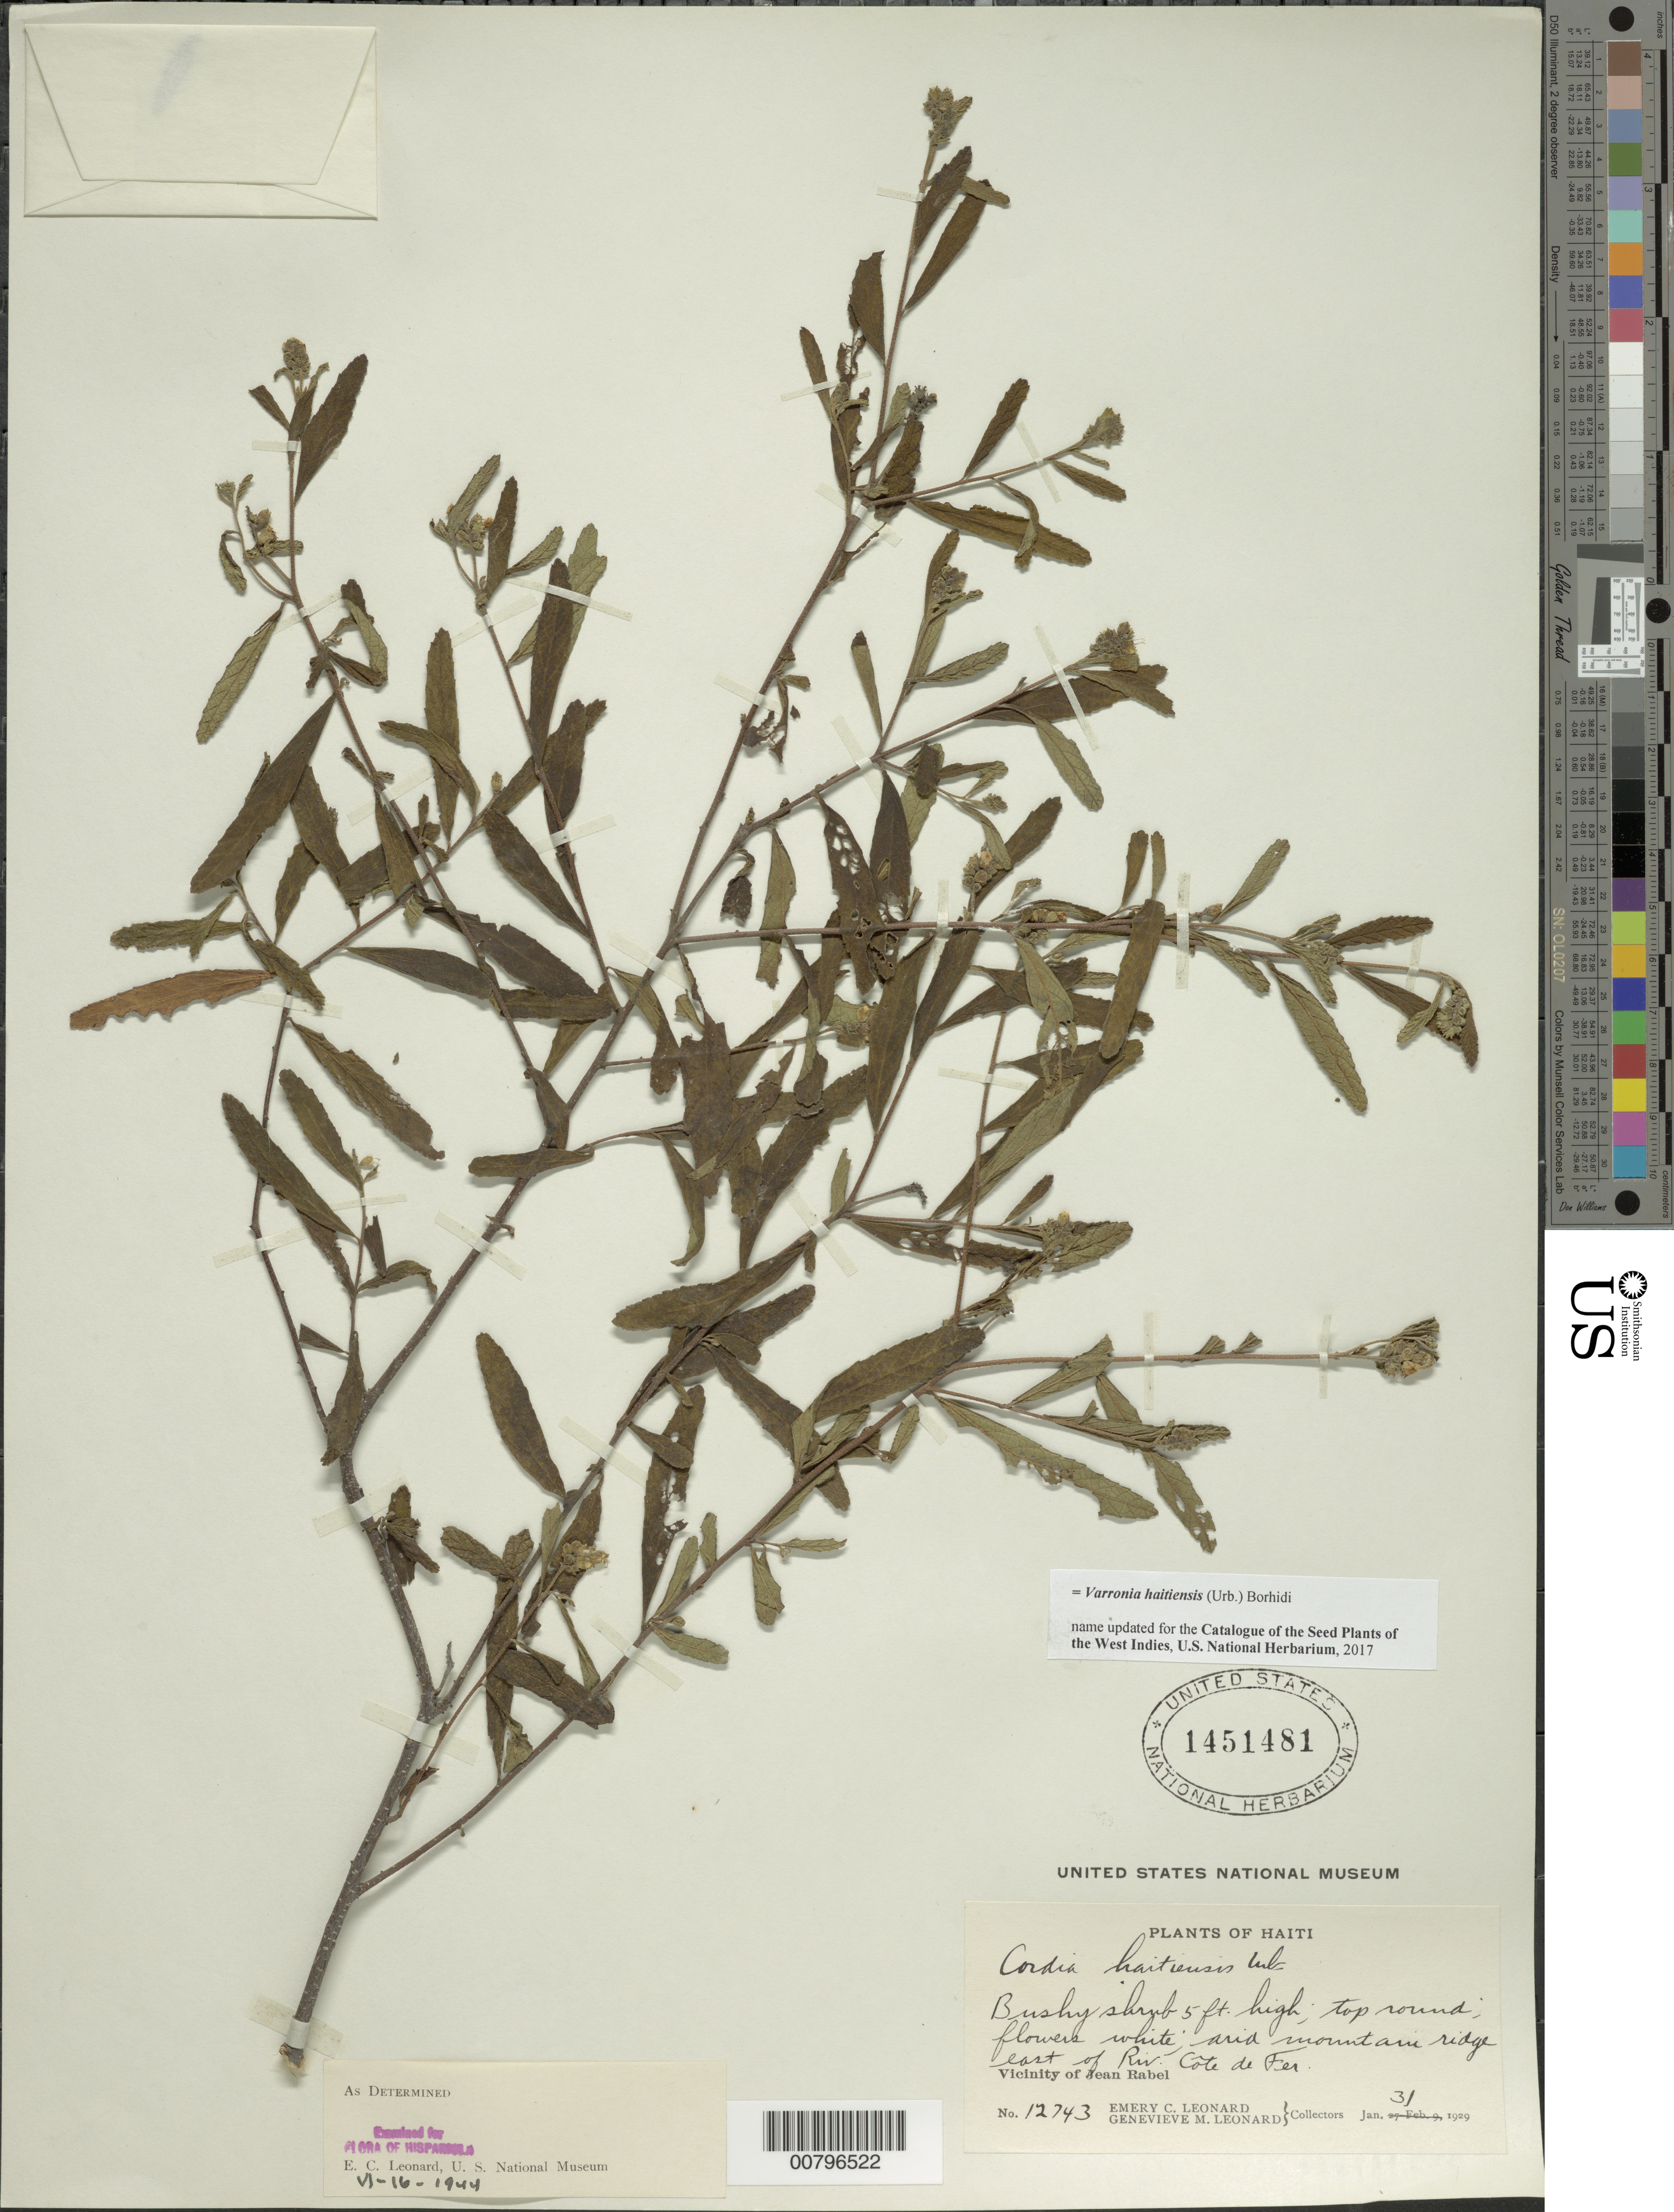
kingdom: Plantae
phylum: Tracheophyta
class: Magnoliopsida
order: Boraginales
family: Cordiaceae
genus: Varronia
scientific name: Varronia haitiensis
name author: (Urb.) Borhidi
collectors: E. C. Leonard & G. M. Leonard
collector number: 12743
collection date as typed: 31 Jan 1929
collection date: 1929-01-31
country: Haiti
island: Hispaniola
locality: Vicinity of Jean Rabel, east of Riv. Côte de Fer.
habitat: Arid mountain ridge.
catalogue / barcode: US 1451481